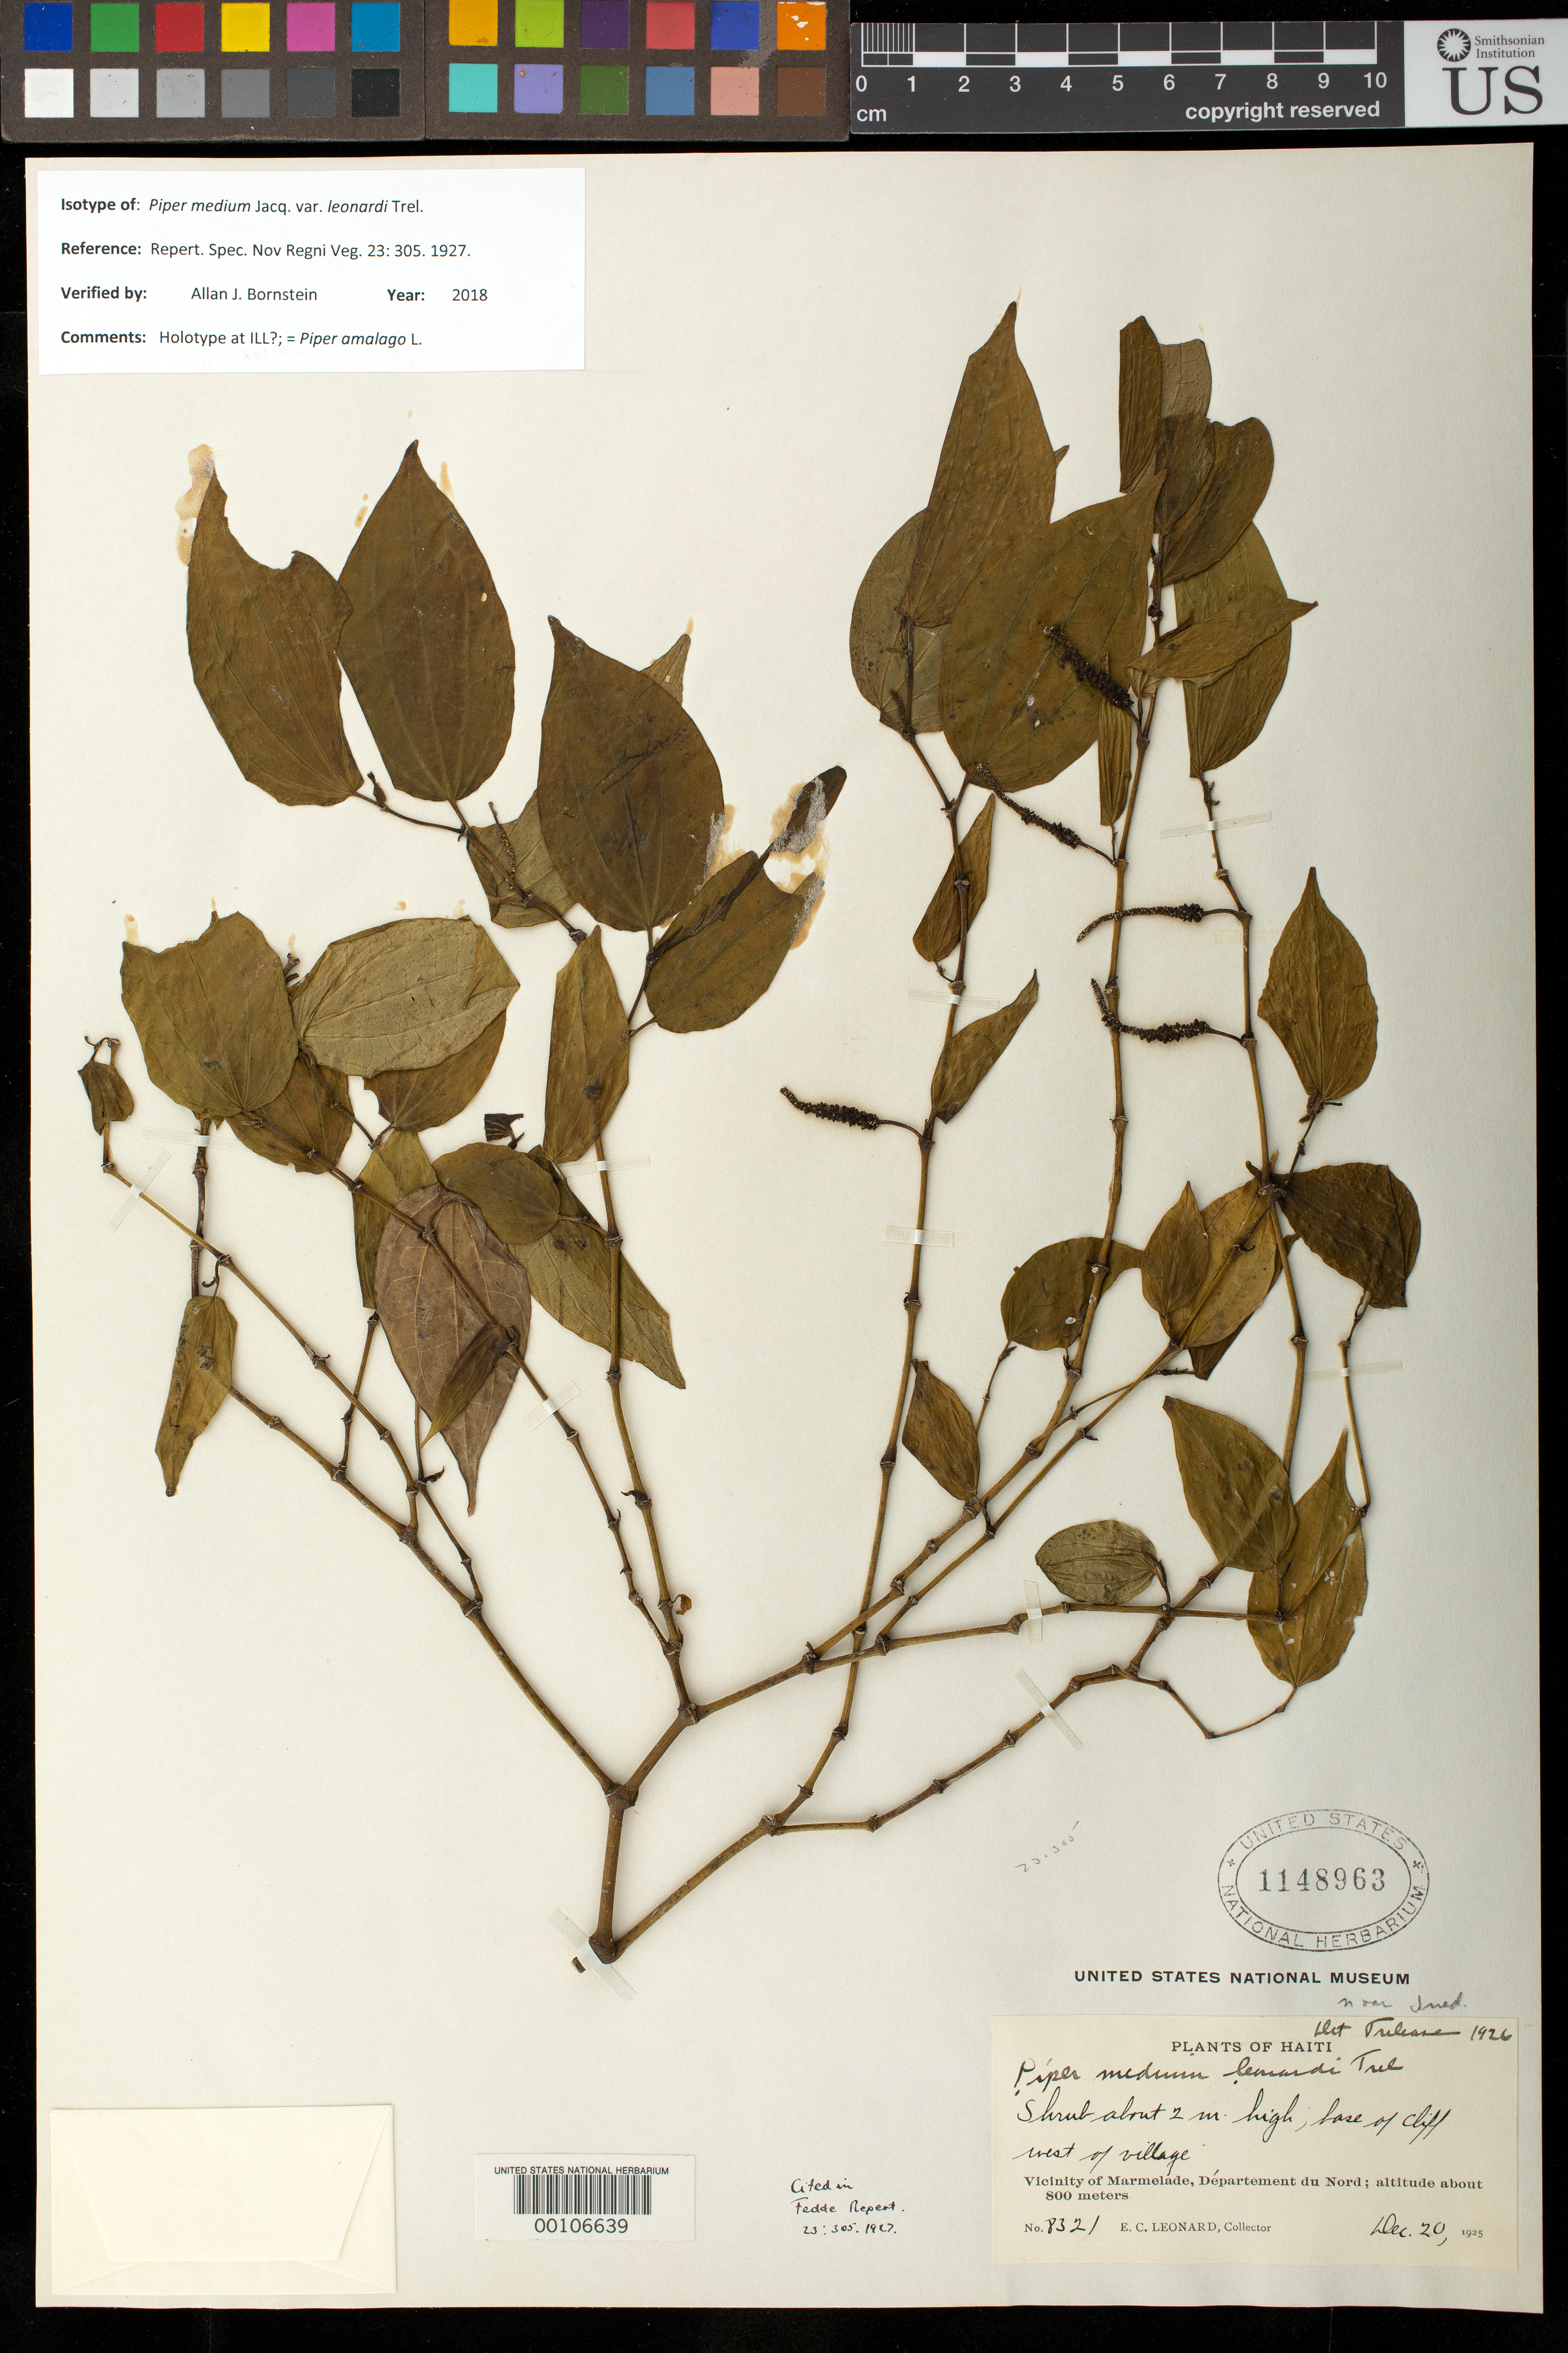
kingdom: Plantae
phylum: Tracheophyta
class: Magnoliopsida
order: Piperales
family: Piperaceae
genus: Piper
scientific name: Piper medium var. leonardi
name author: Trel.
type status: Isotype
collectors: E. C. Leonard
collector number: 8321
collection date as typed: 20 Dec 1925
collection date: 1925-12-20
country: Haiti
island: Hispaniola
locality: Marmelade.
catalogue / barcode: US 1148963